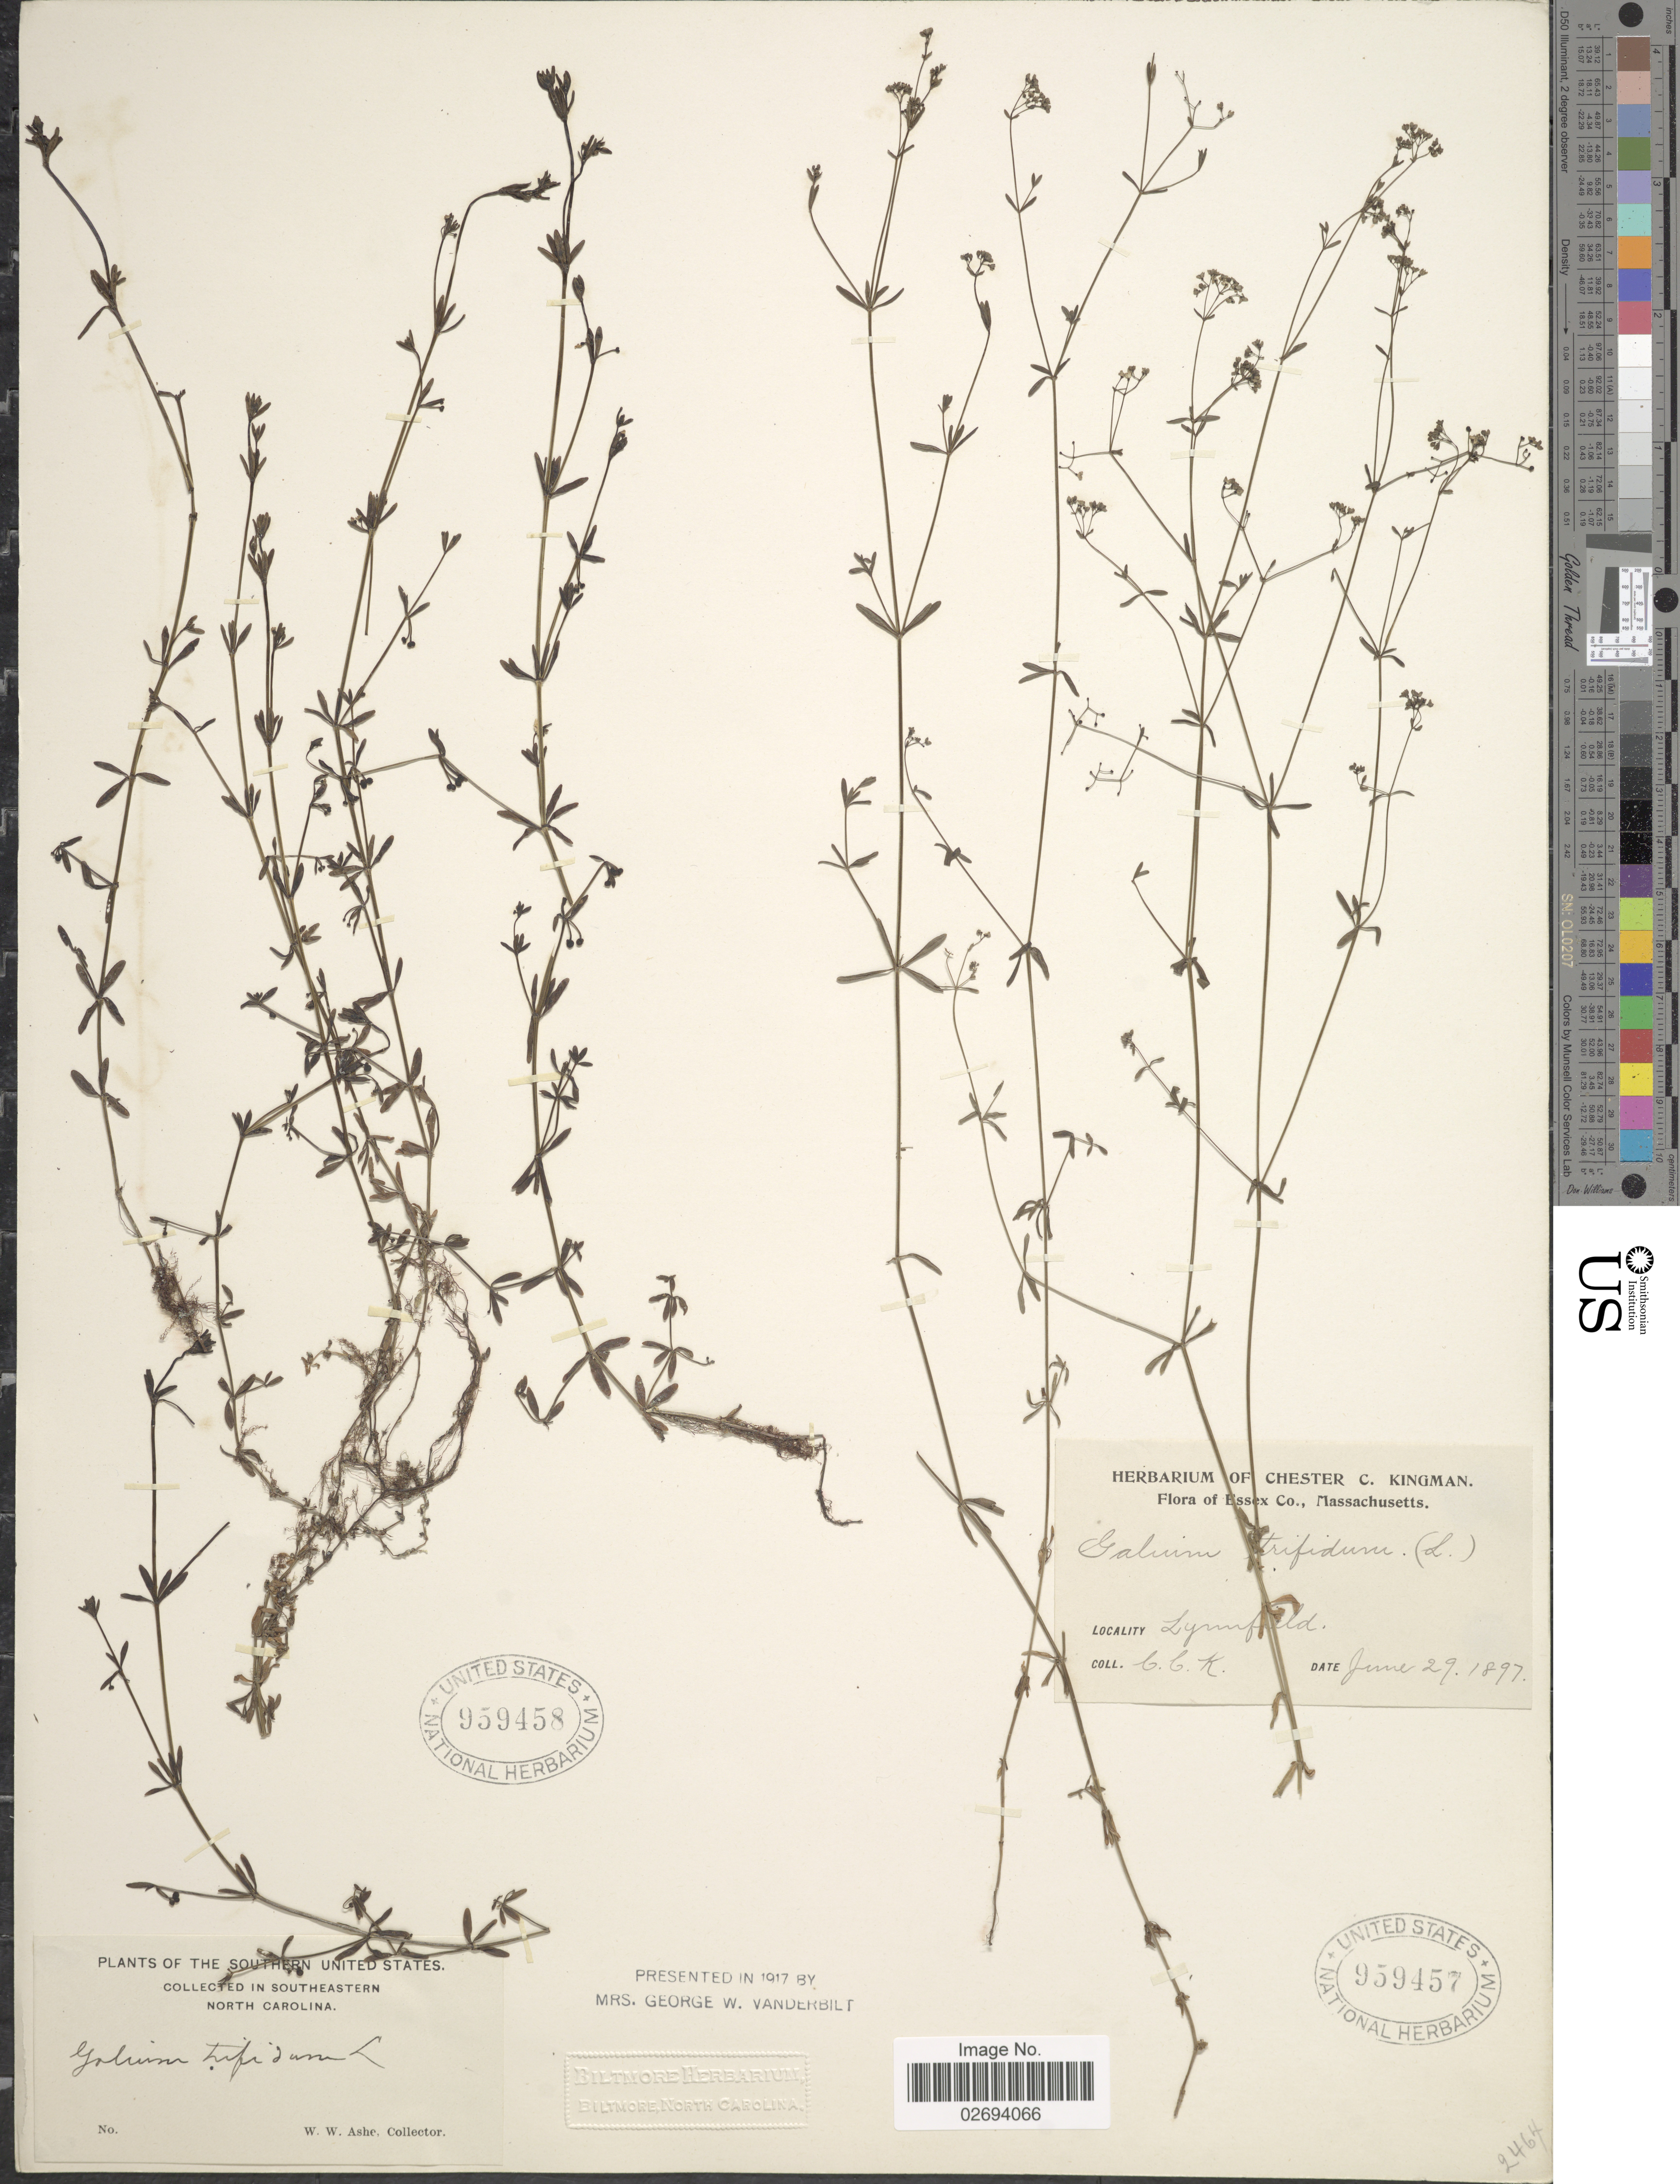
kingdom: Plantae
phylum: Tracheophyta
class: Magnoliopsida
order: Gentianales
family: Rubiaceae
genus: Galium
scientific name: Galium trifidum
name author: L.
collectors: W. W. Ashe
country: United States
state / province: North Carolina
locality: Southern United States, Southeastern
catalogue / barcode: US 959458-2